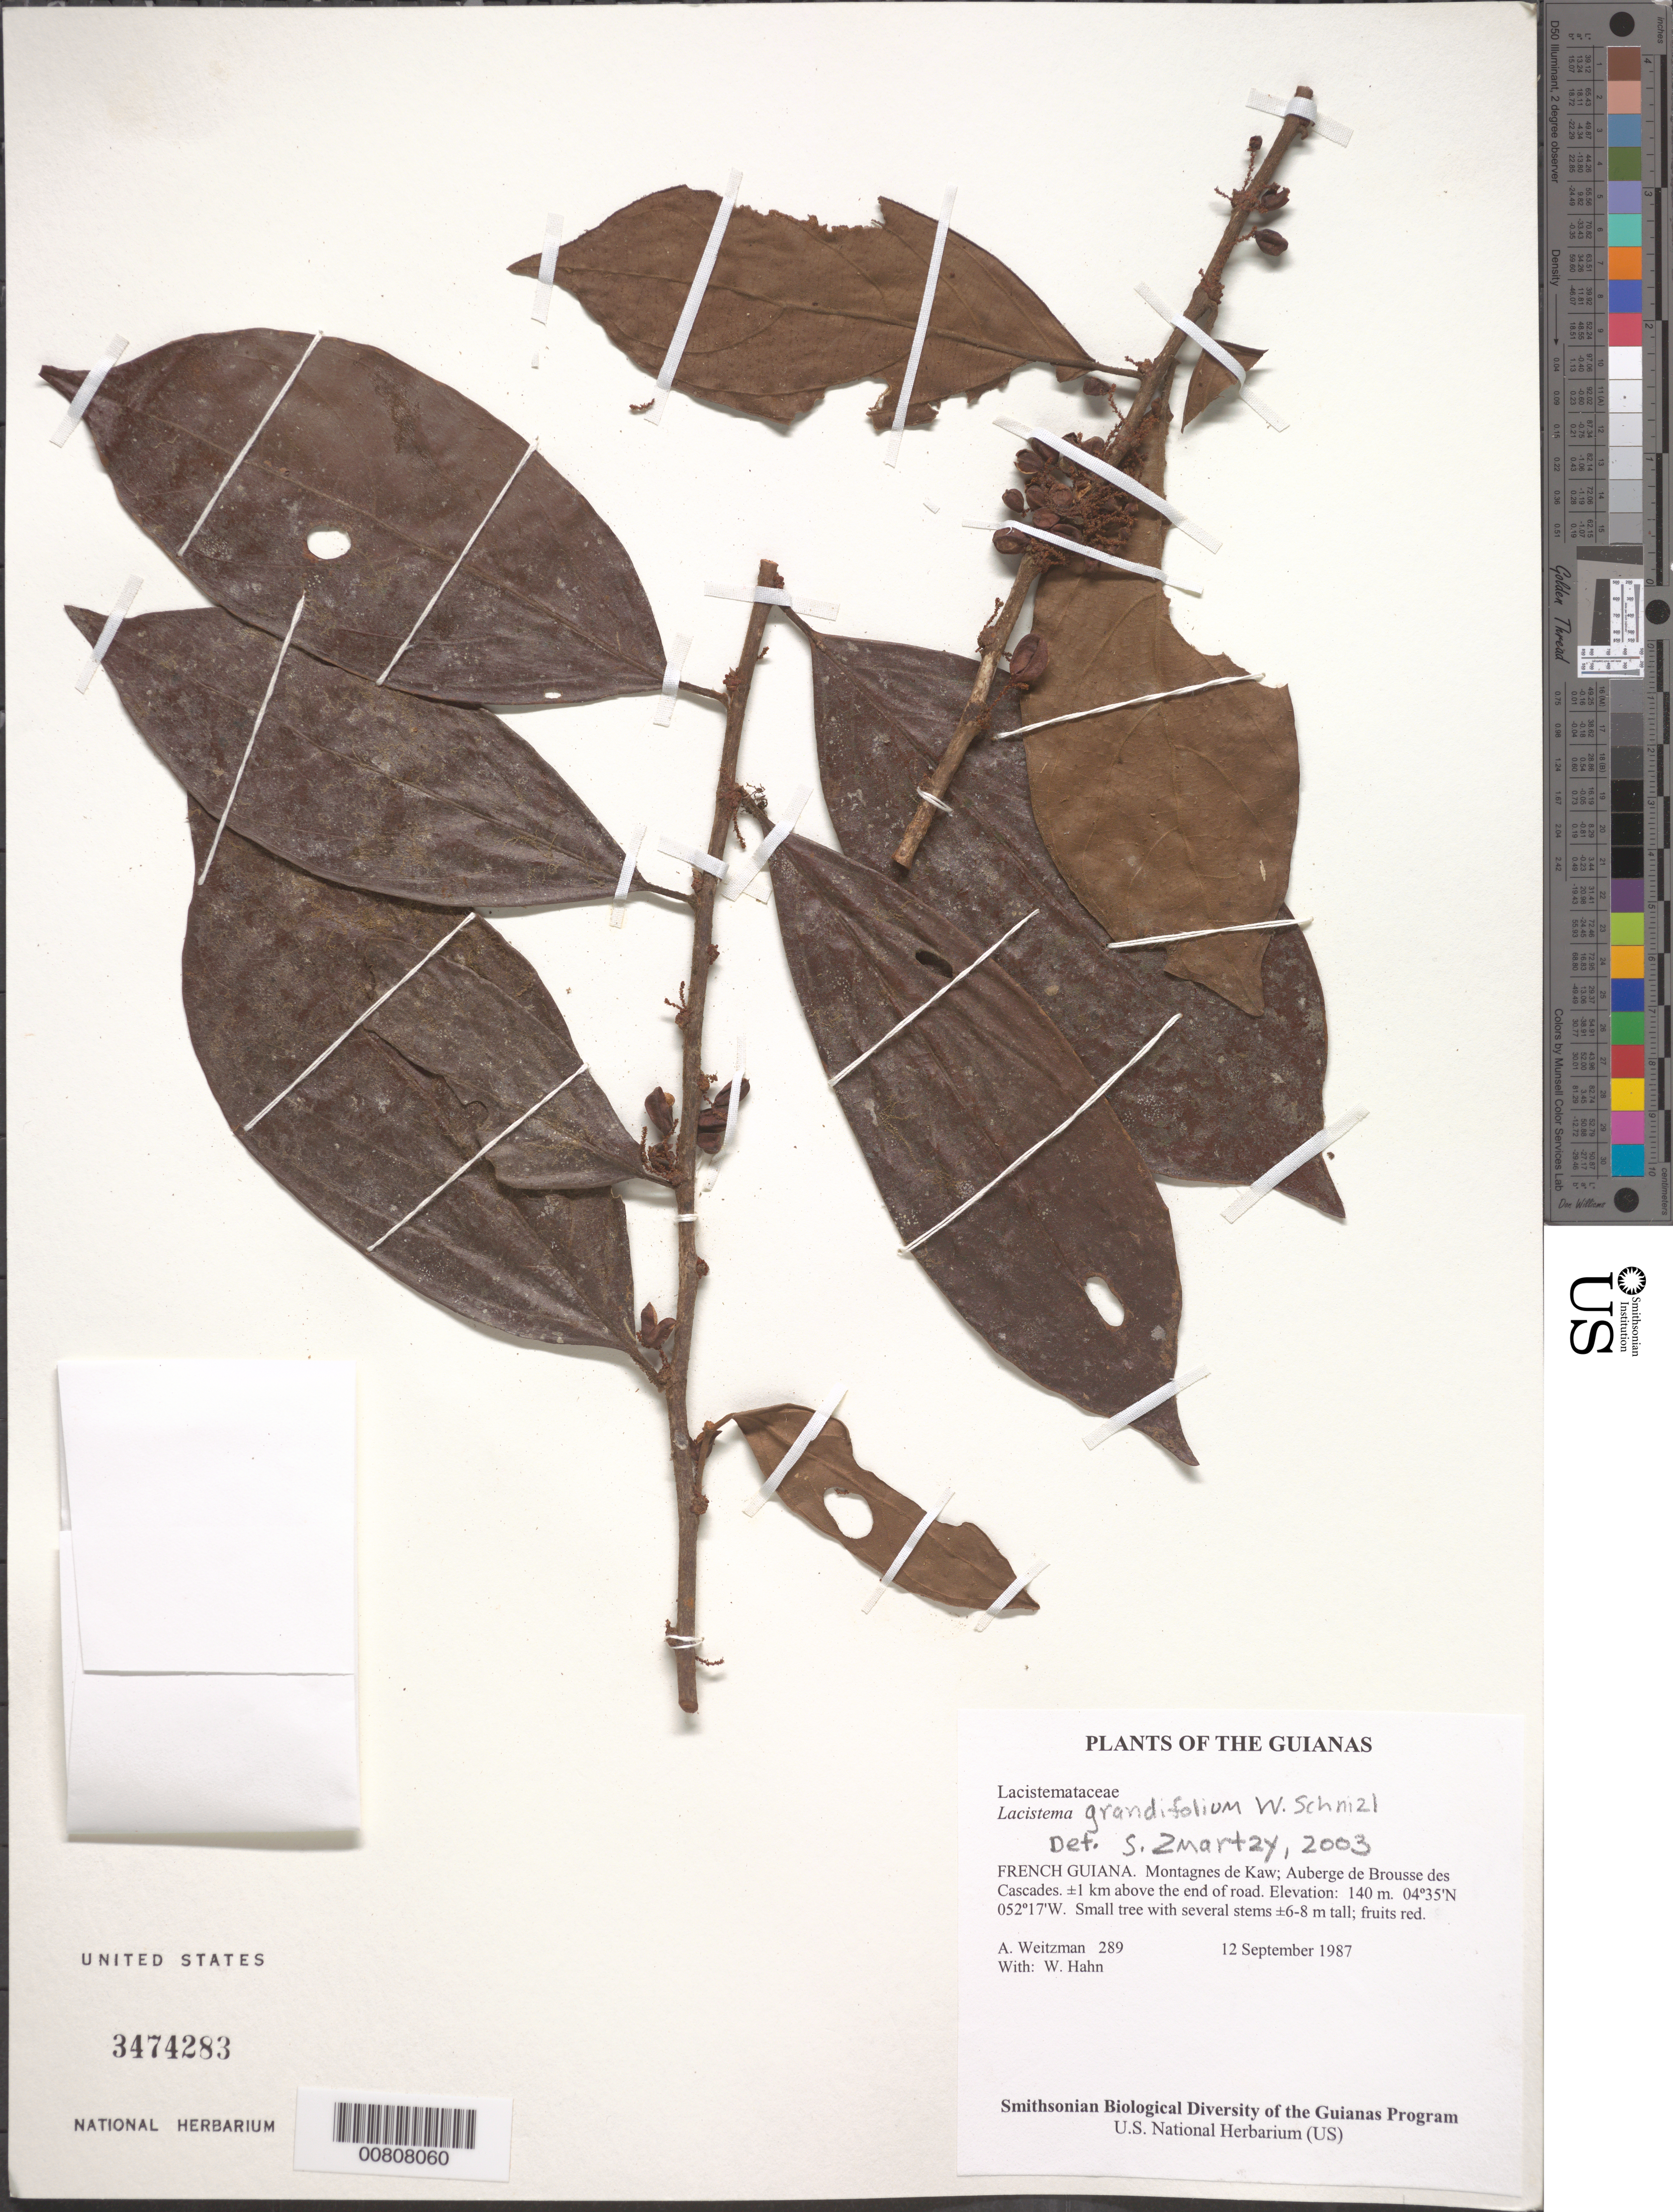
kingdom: Plantae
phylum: Tracheophyta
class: Magnoliopsida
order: Malpighiales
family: Lacistemataceae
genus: Lacistema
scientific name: Lacistema grandifolium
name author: Schnizl.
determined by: Zmartzy, S.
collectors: A. L. Weitzman & W. Hahn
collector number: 289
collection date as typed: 12 September 1987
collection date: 1987-09-12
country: French Guiana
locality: Montagnes de Kaw; Auberge de Brousse des Cascades. ±1 km above the end of road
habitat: Forest in area of falls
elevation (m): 140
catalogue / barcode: US 3474283